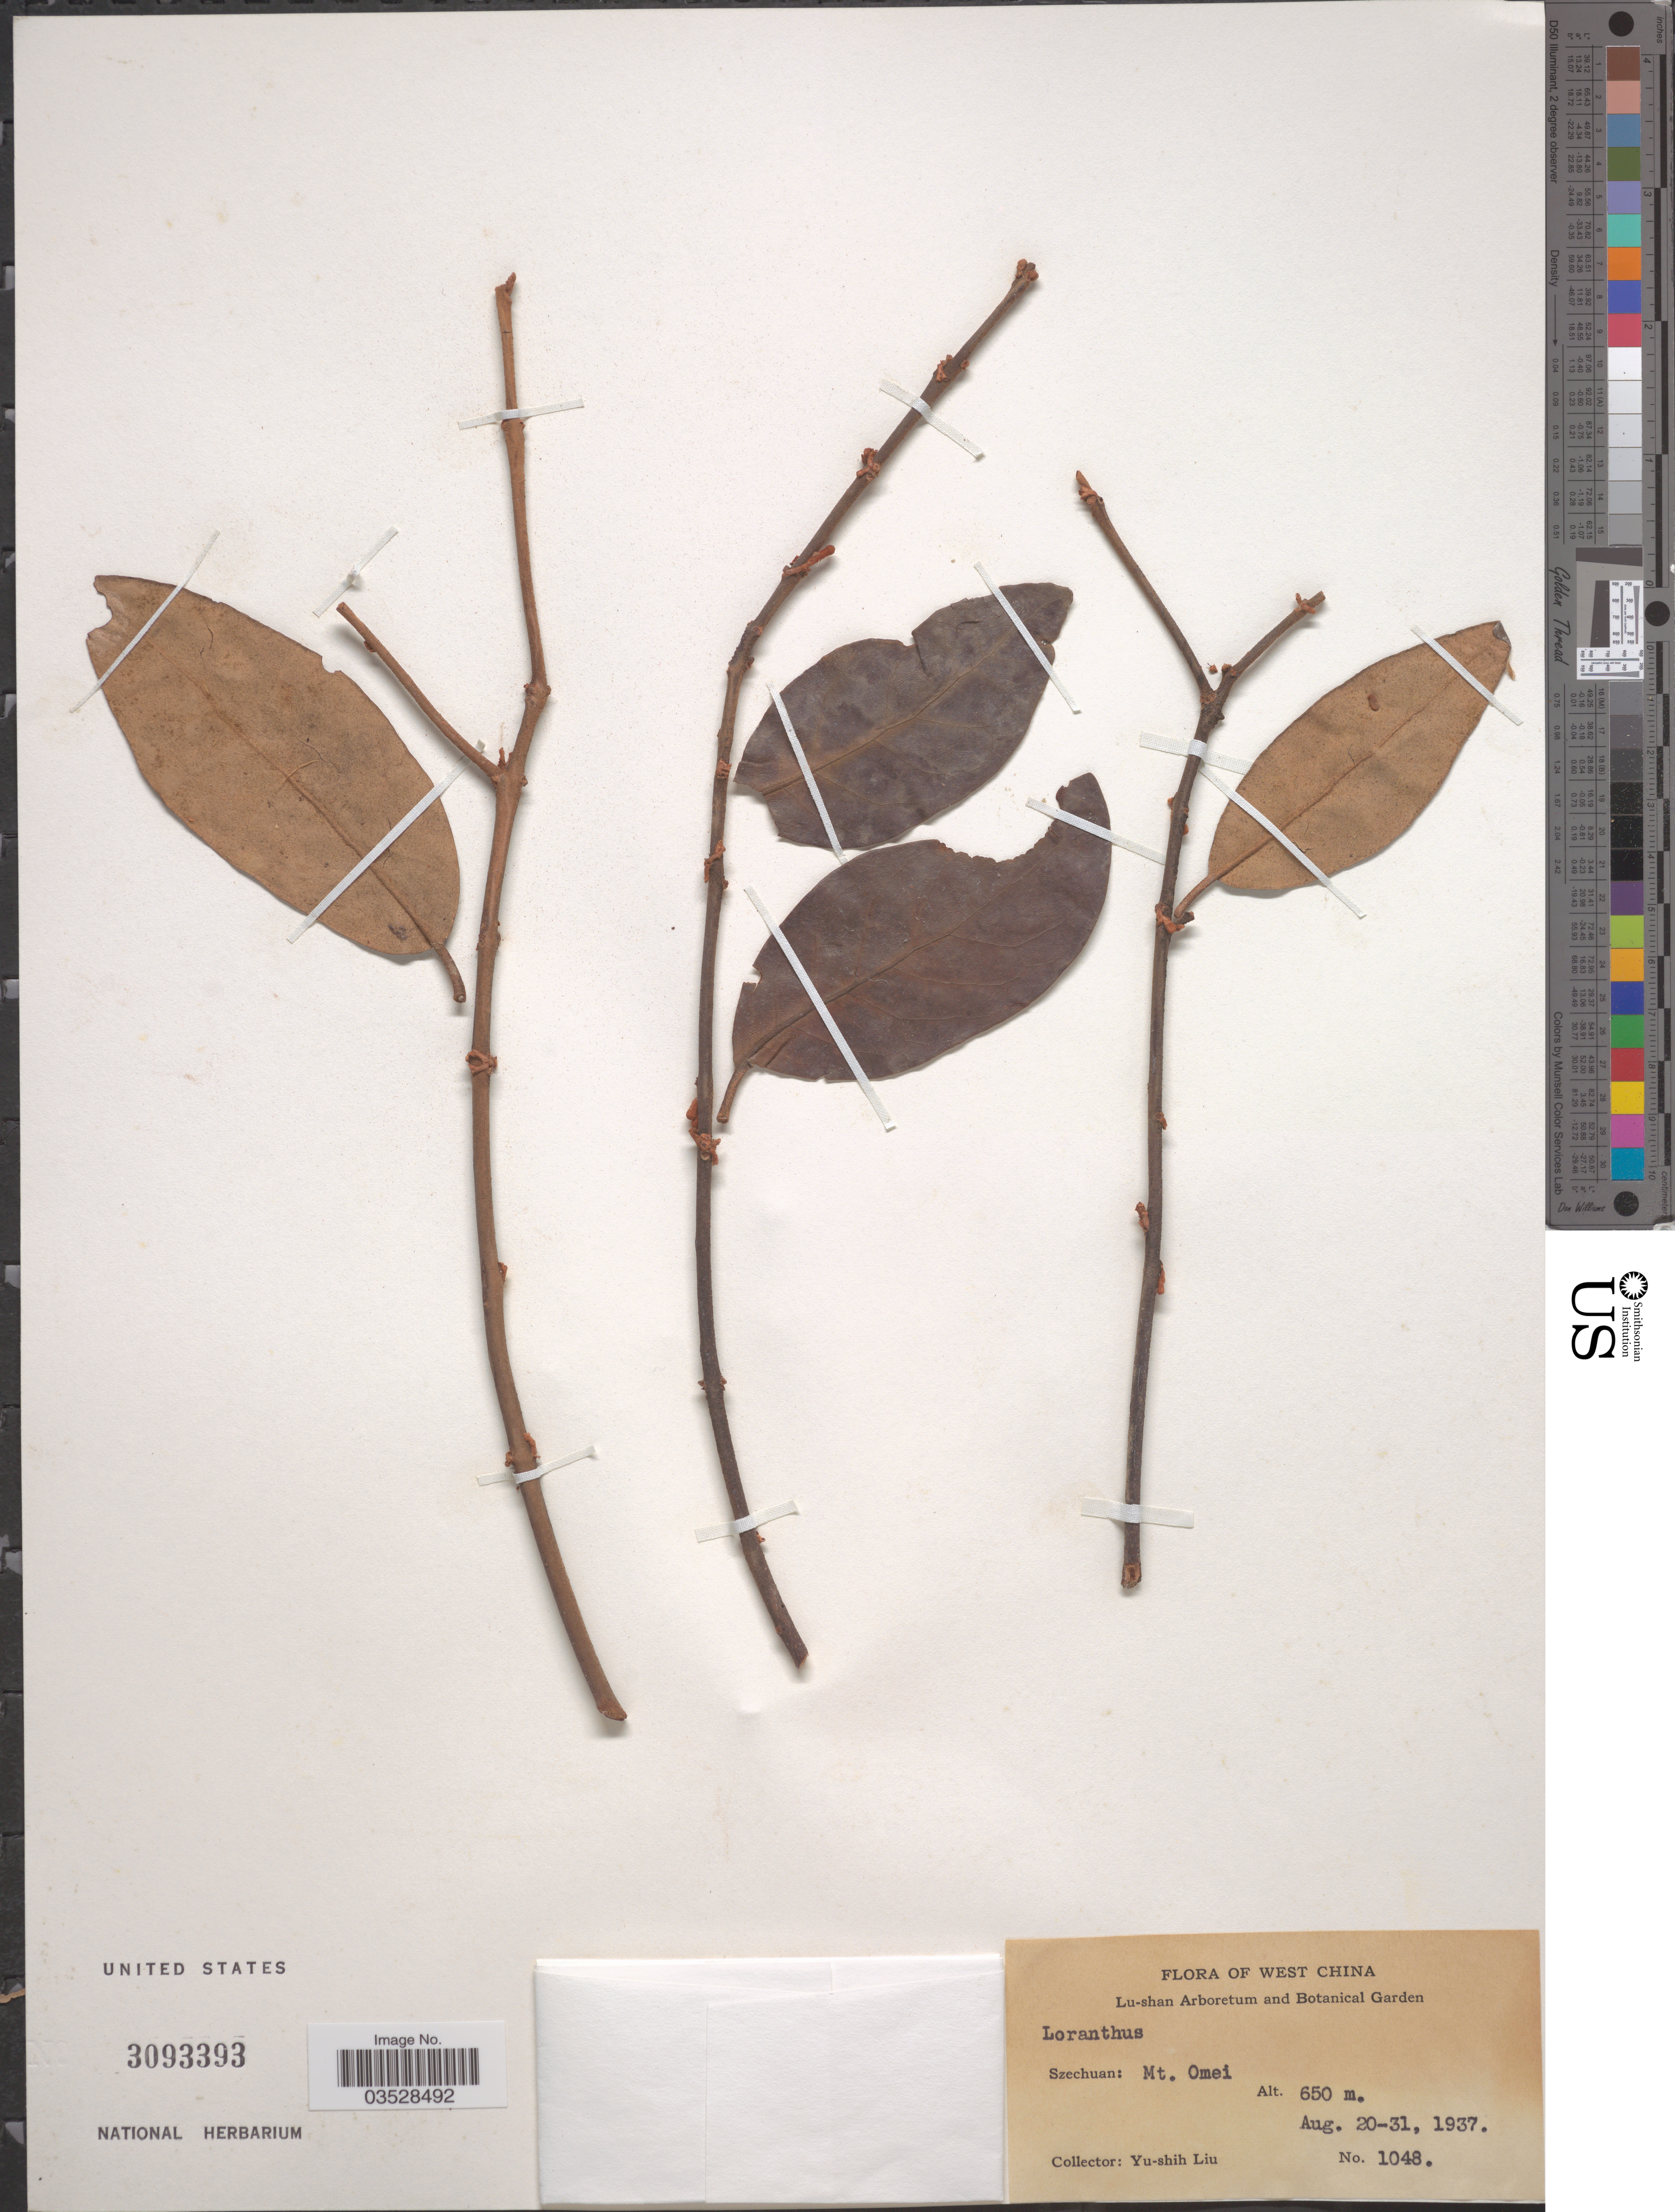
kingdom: Plantae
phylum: Tracheophyta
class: Magnoliopsida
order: Santalales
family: Loranthaceae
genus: Loranthus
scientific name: Loranthus sp.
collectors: Y.-S. Liu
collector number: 1048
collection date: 1937-08-20/1937-08-31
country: China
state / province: Sichuan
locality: West China. Szechuan: Mt. Omei.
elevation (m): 650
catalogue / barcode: US 3093393